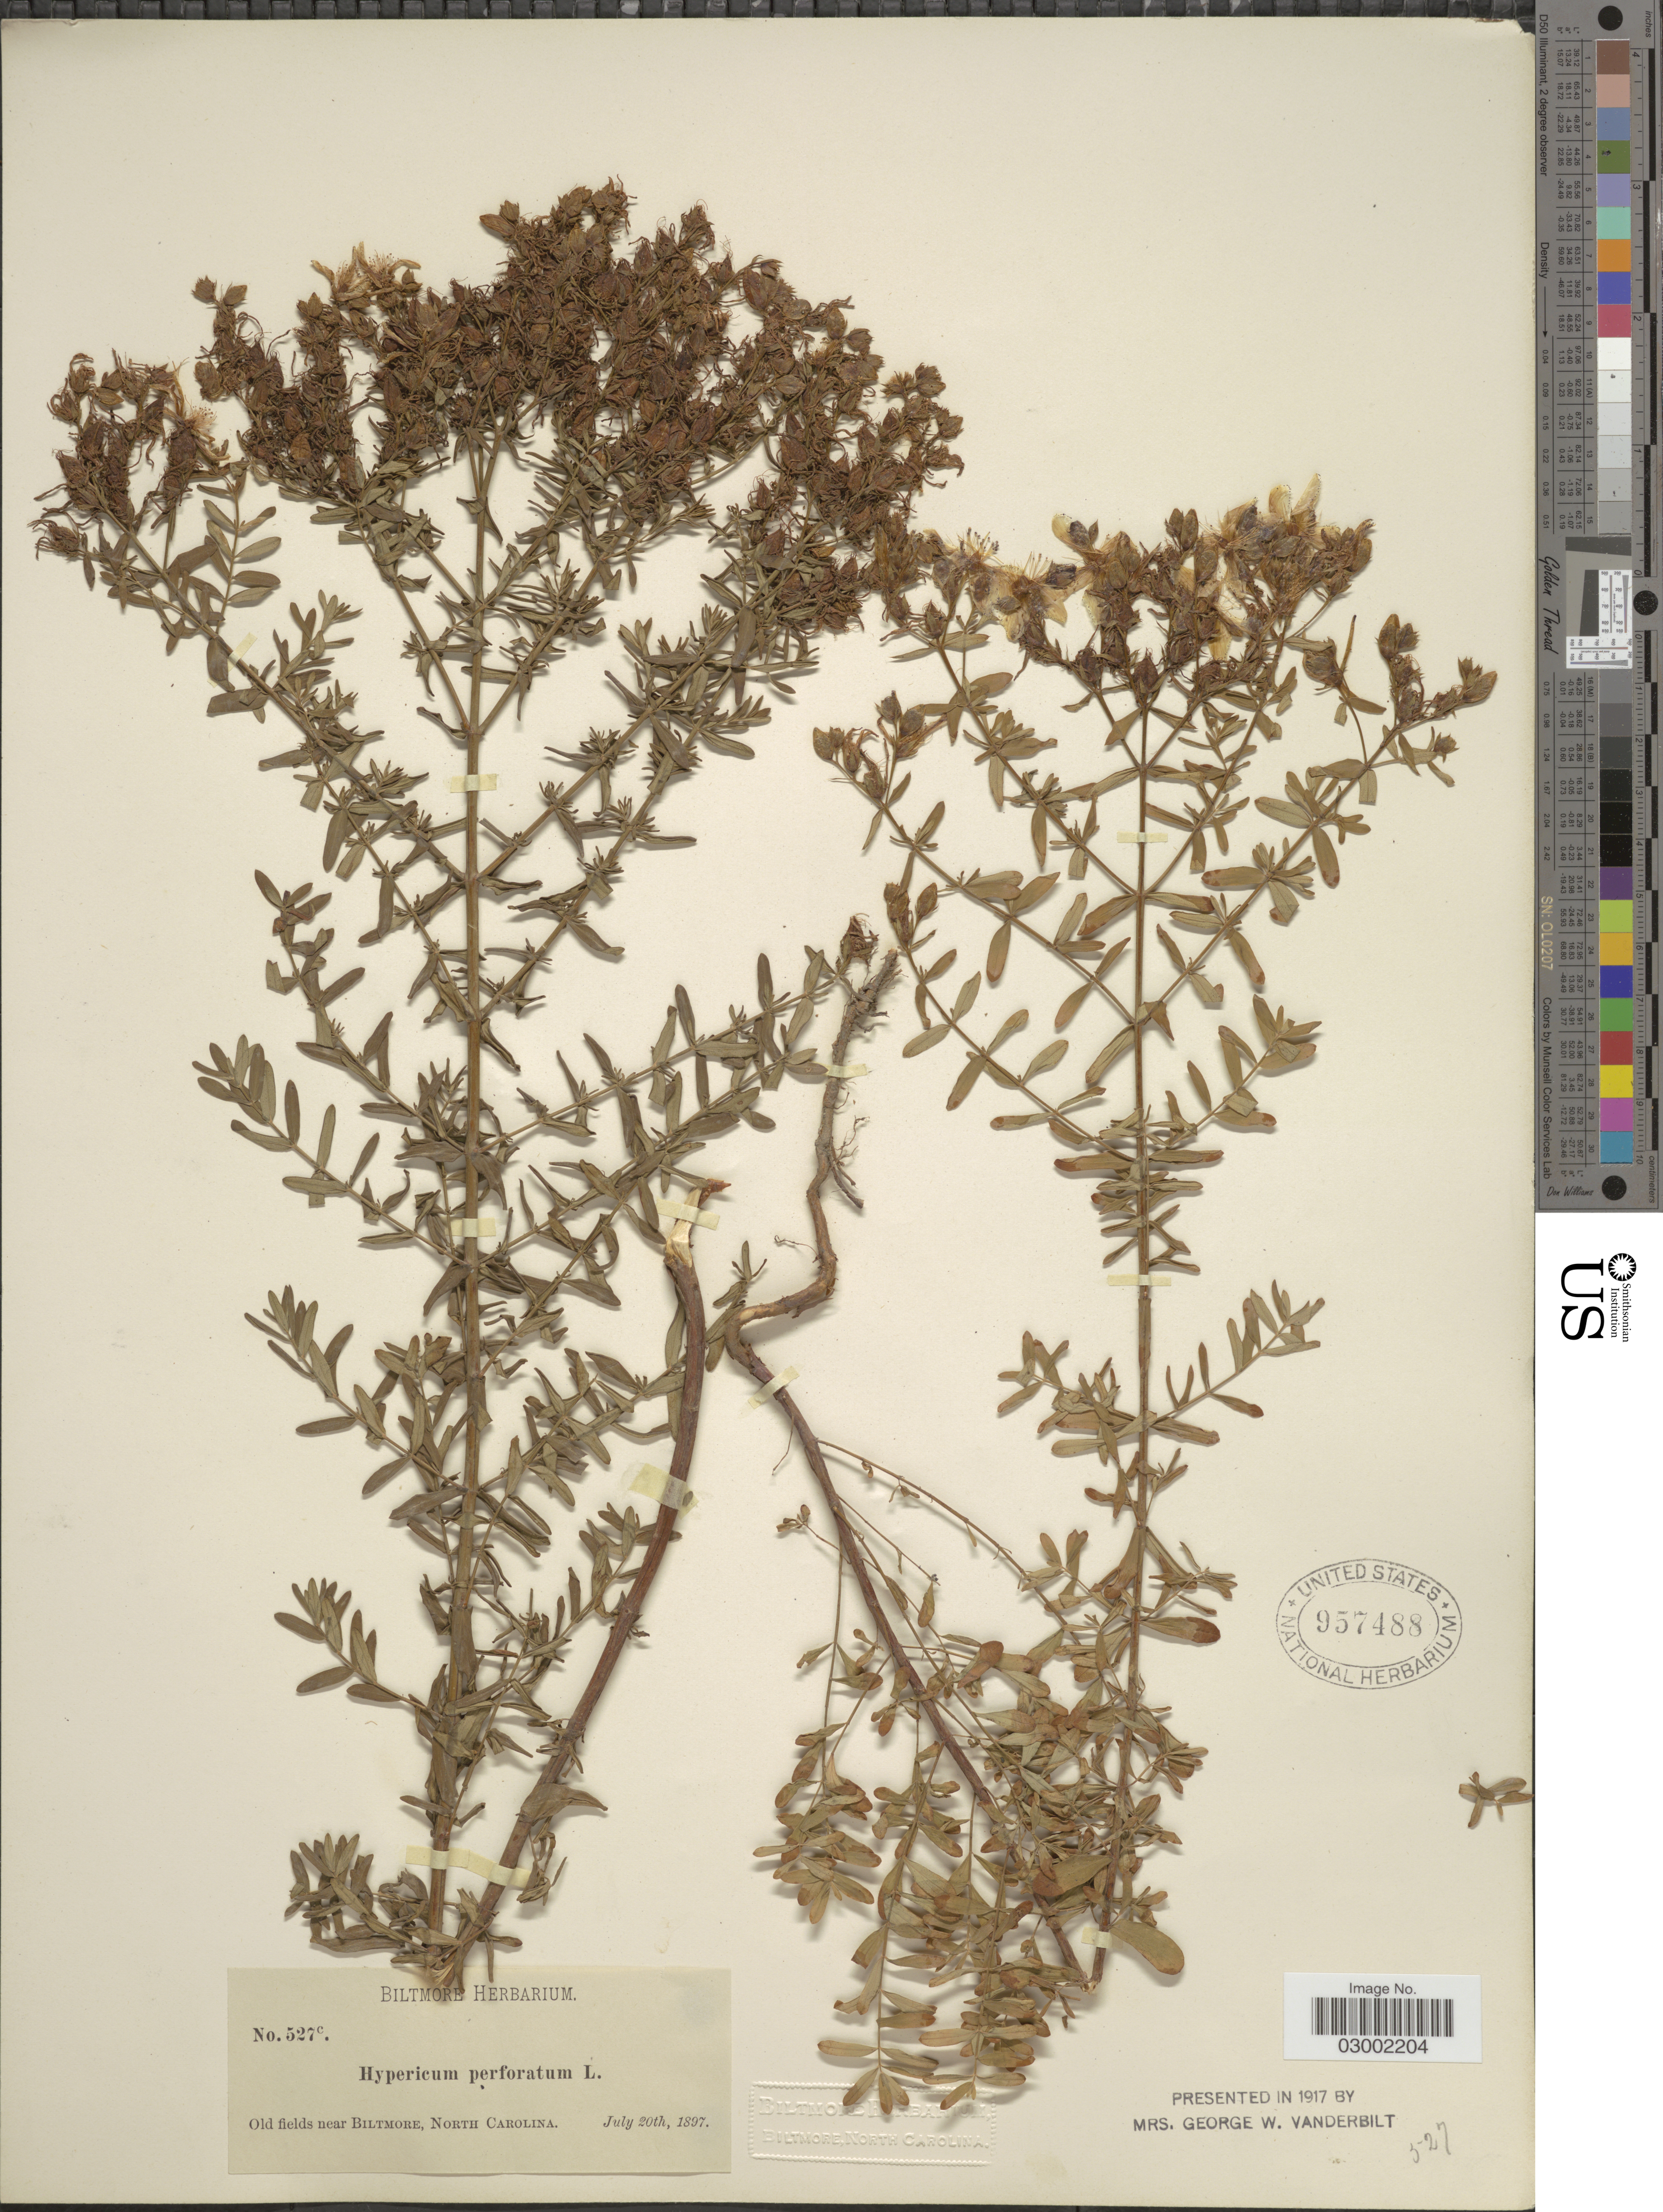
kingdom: Plantae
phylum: Tracheophyta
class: Magnoliopsida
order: Malpighiales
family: Hypericaceae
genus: Hypericum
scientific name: Hypericum perforatum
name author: L.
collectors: ex herb. Biltmore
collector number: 527c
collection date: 1897-07-20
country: United States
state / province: North Carolina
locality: Old fields near Biltmore, North Carolina.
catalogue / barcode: US 957488